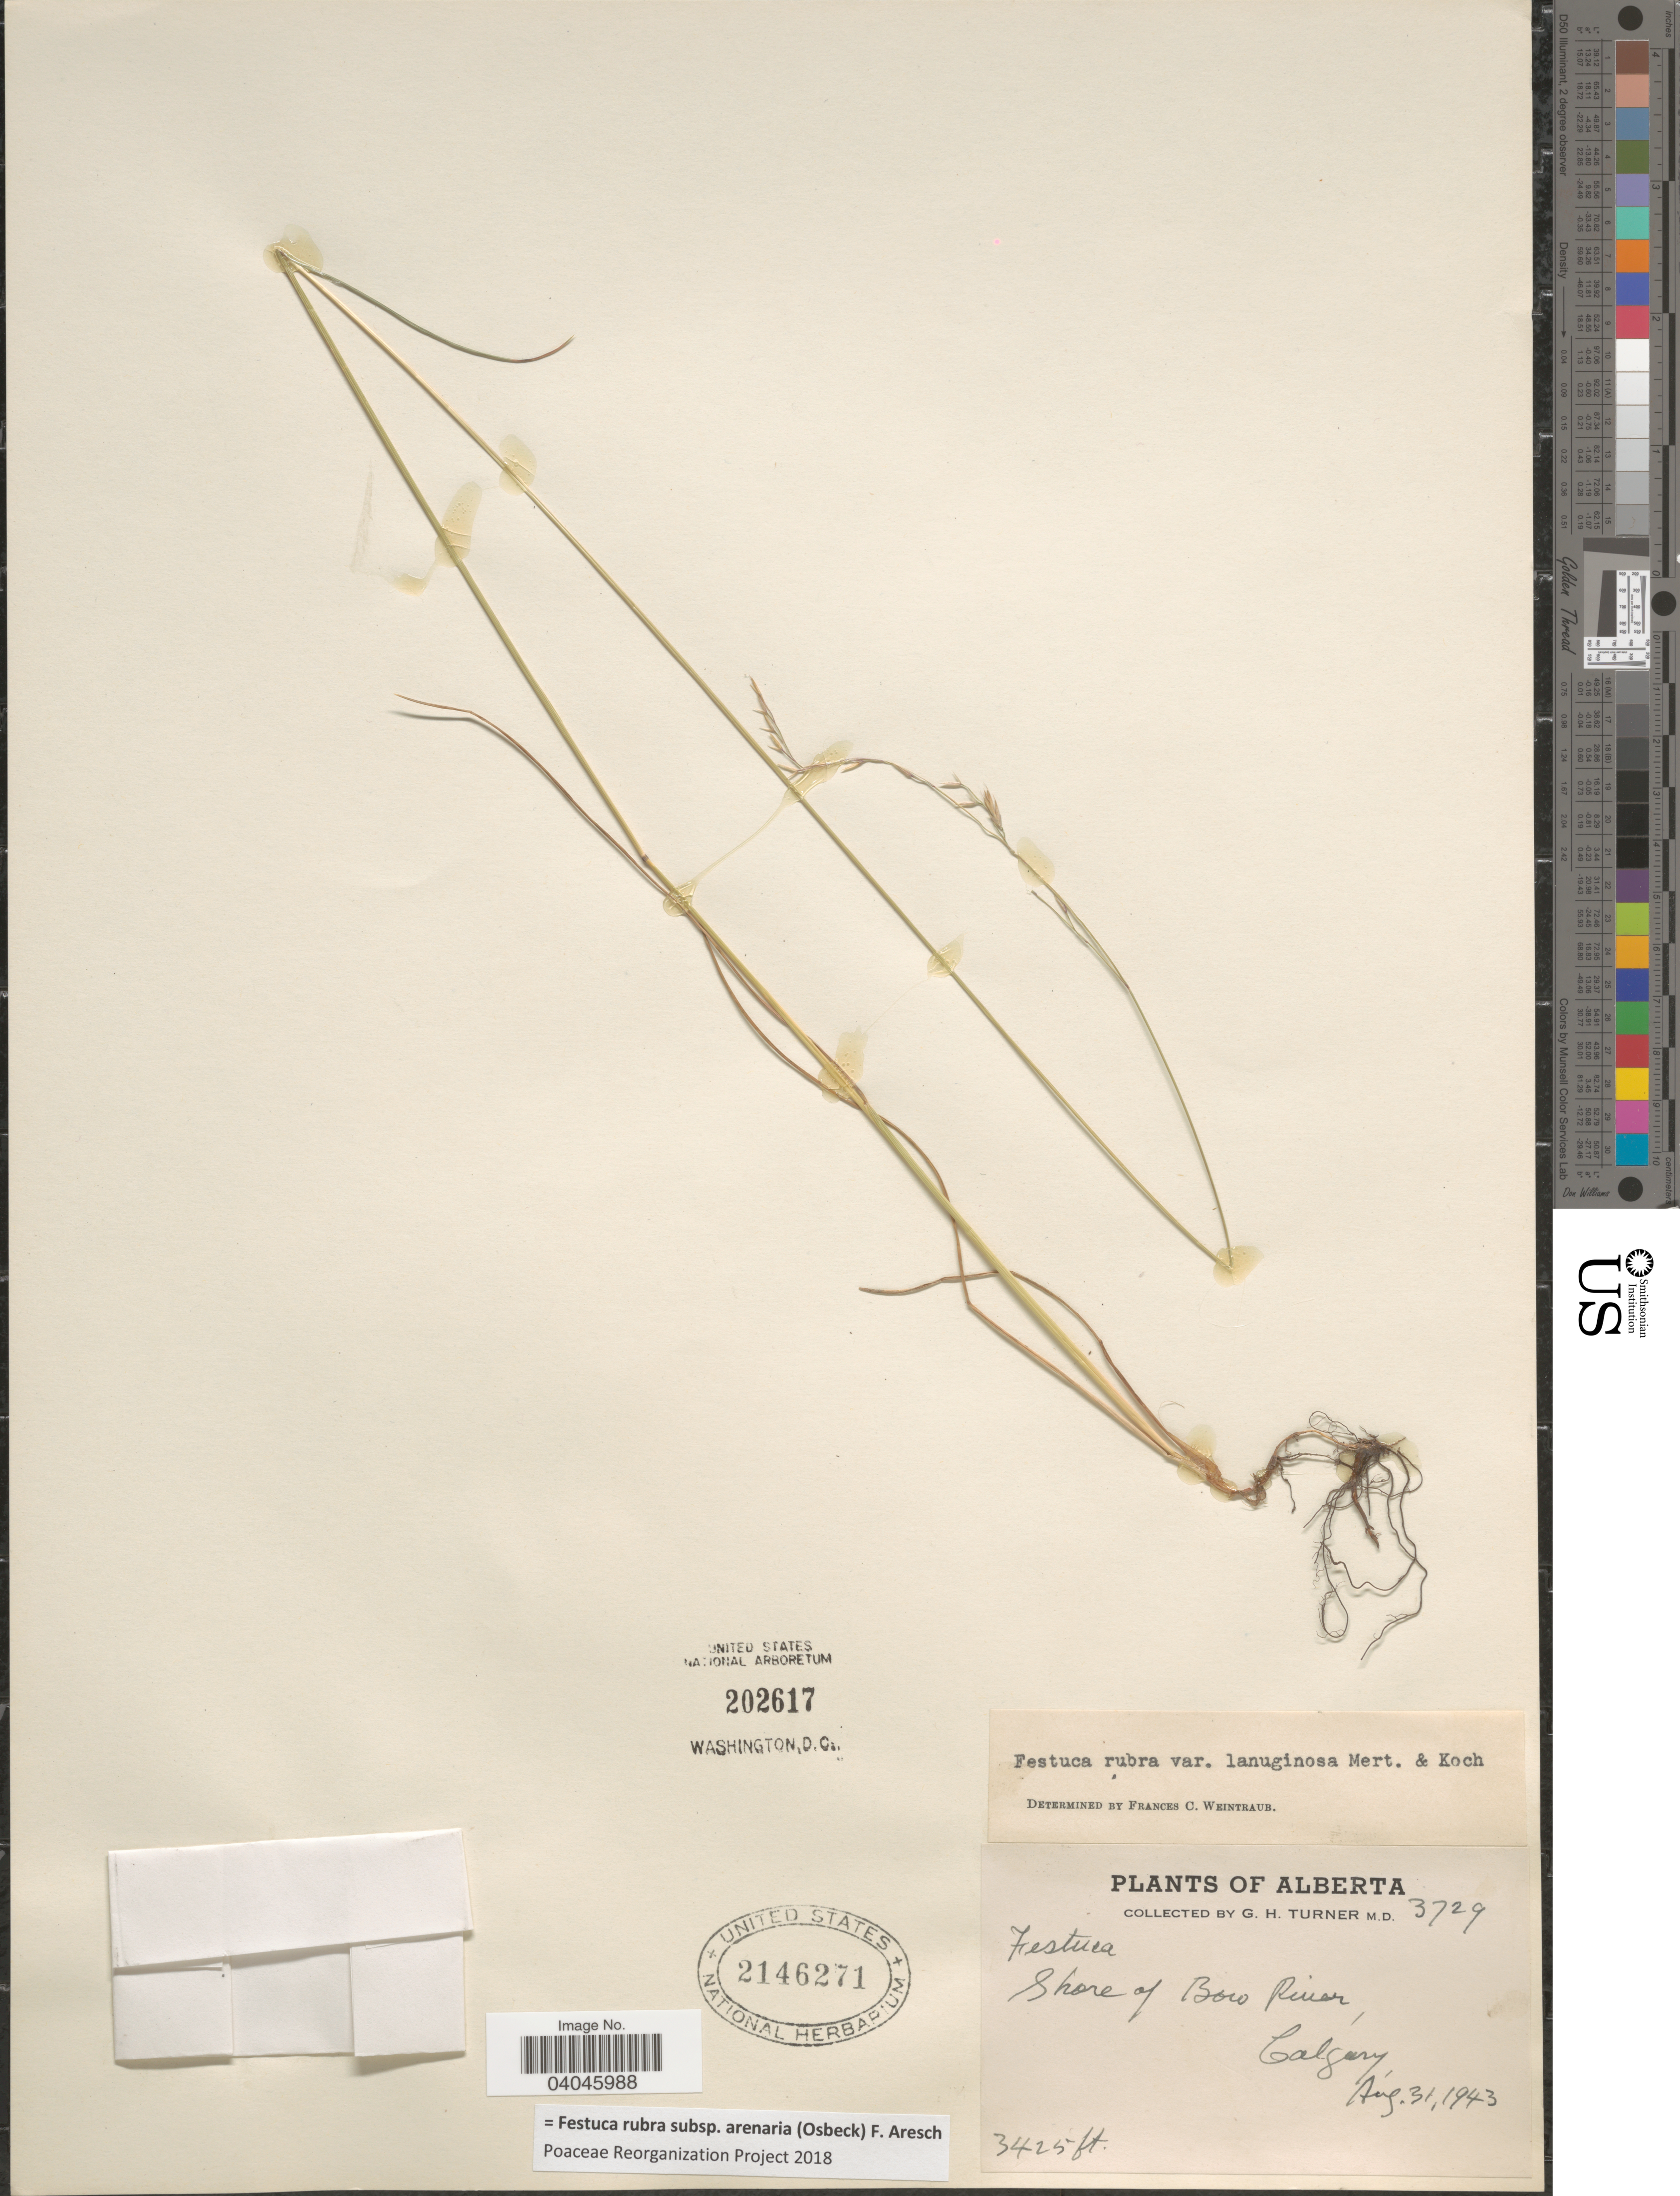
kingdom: Plantae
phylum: Tracheophyta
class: Liliopsida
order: Poales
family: Poaceae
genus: Festuca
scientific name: Festuca rubra subsp. arenaria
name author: (Osbeck) F. Aresch.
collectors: G. H. Turner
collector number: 3729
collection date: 1943-08-31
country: Canada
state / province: Alberta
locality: Shore of Boco River, Calgary.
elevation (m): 1044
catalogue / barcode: US 2146271